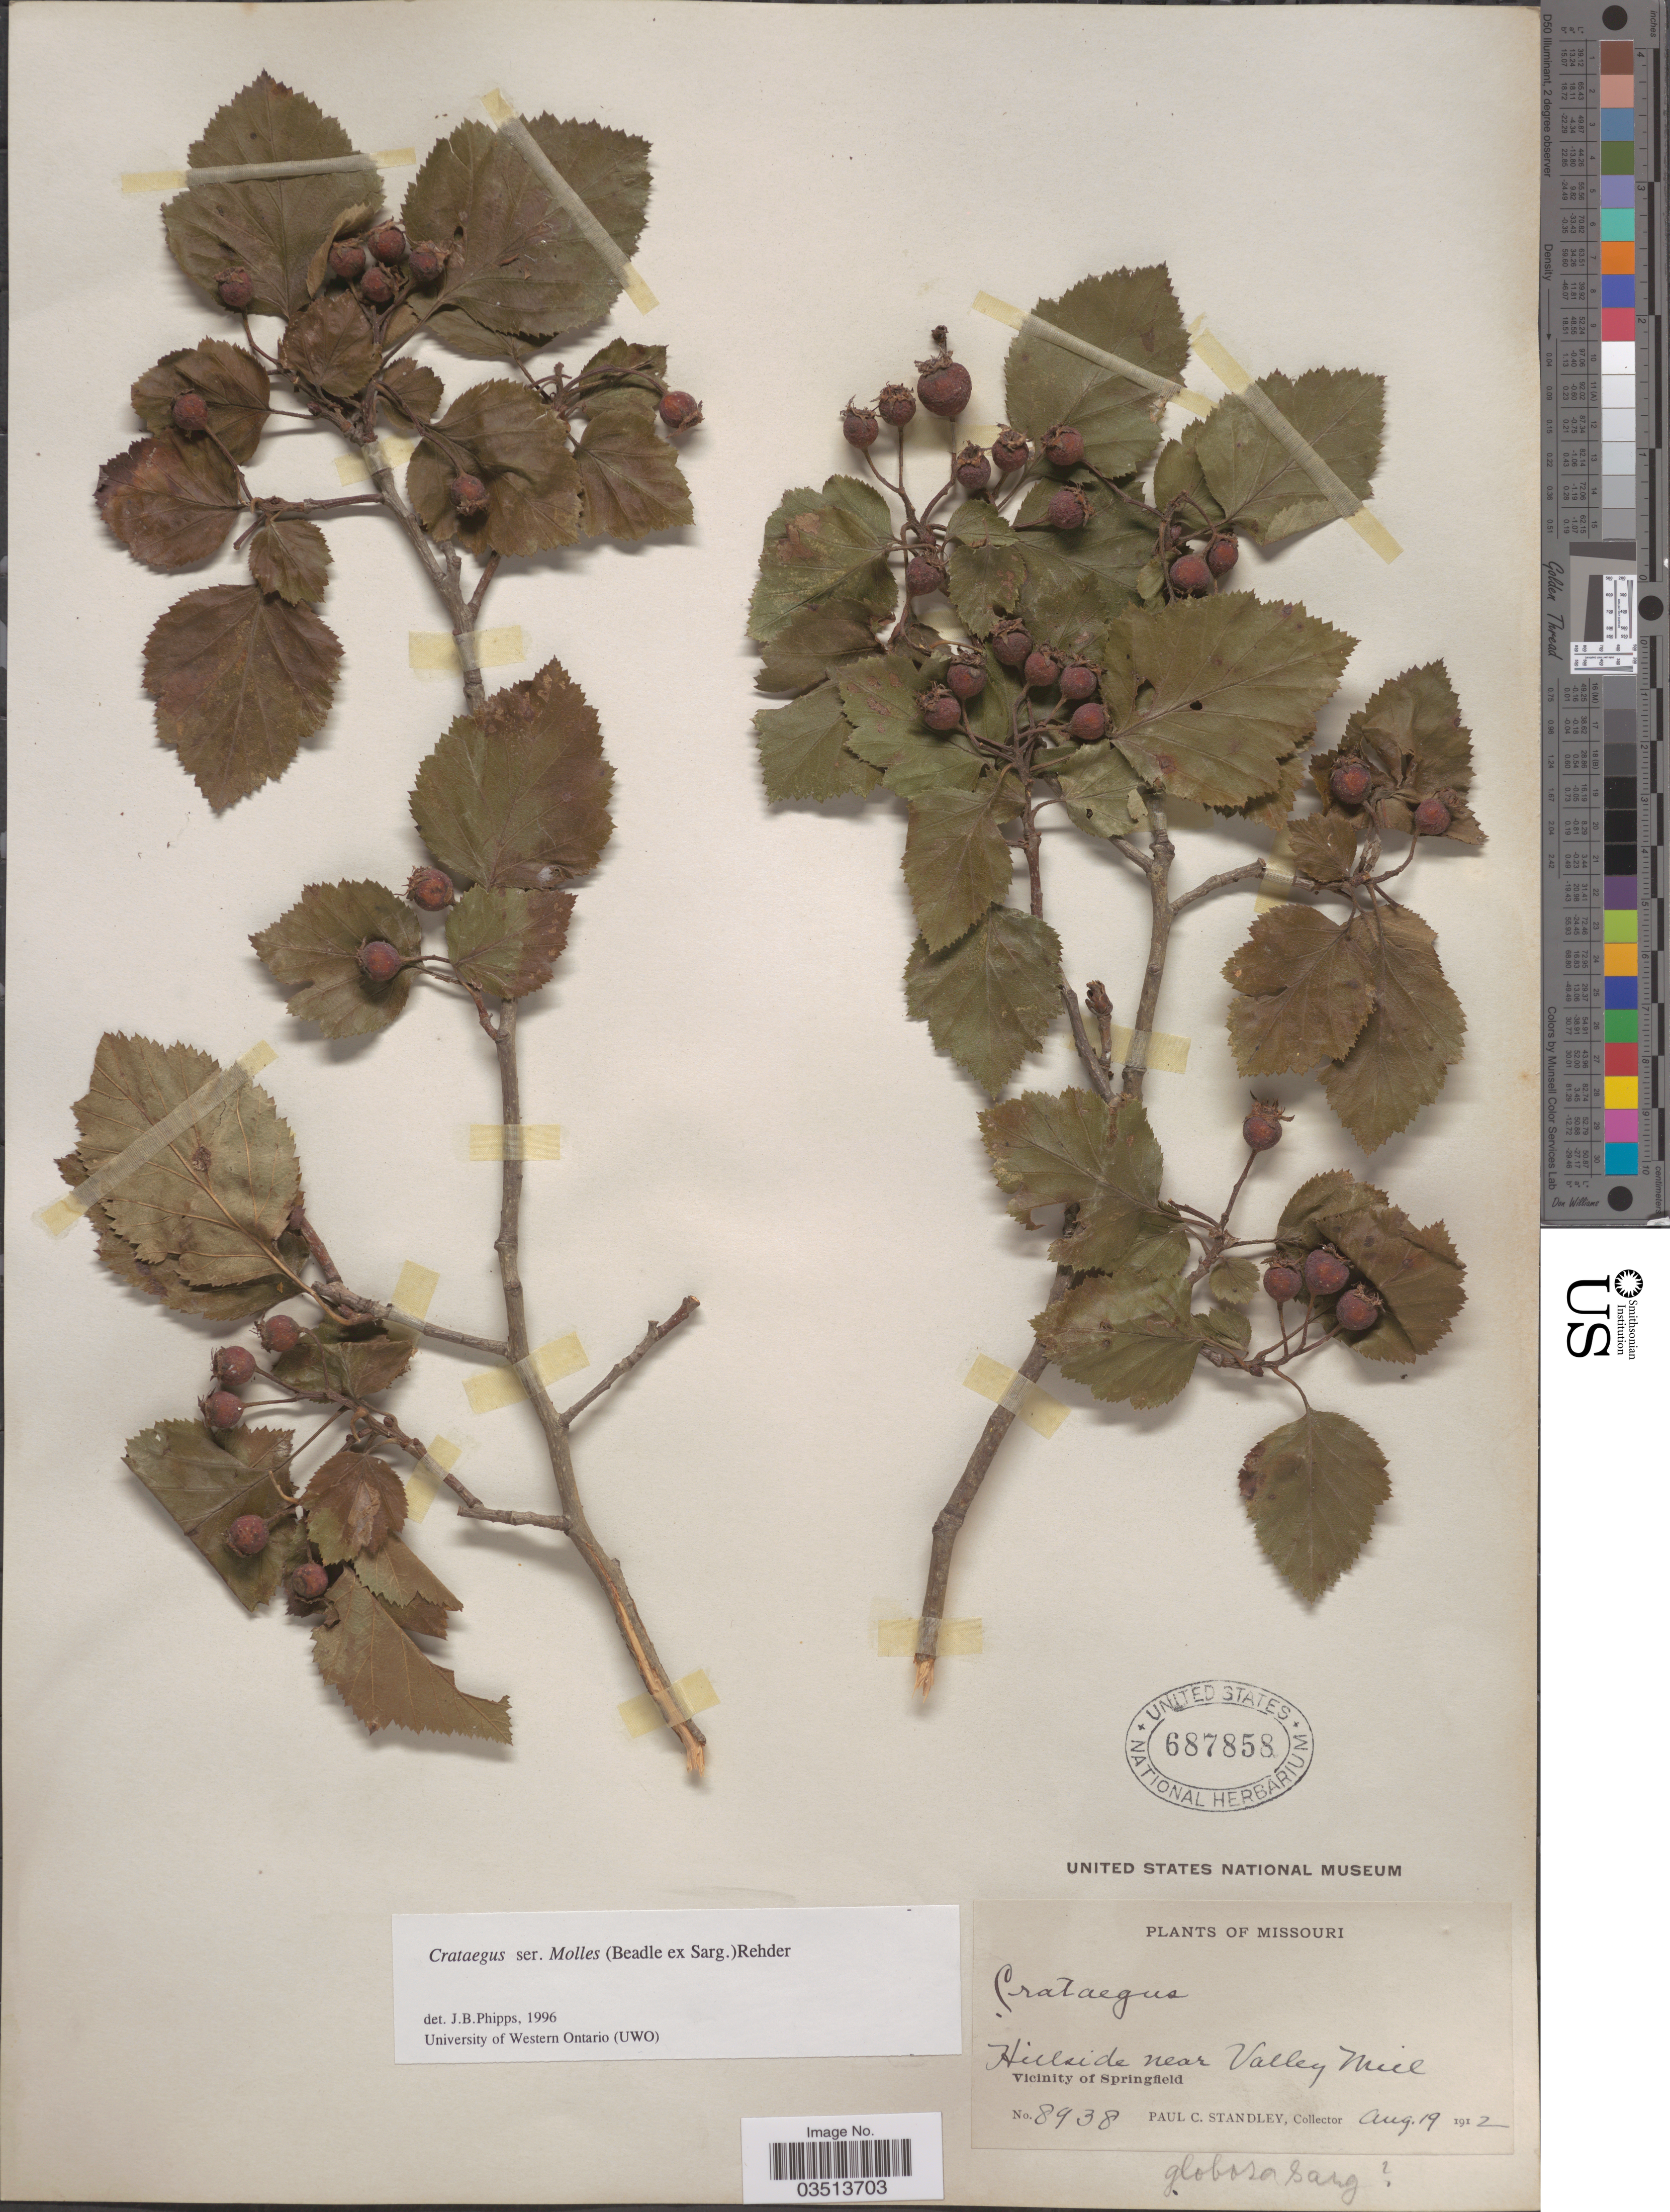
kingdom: Plantae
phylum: Tracheophyta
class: Magnoliopsida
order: Rosales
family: Rosaceae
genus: Crataegus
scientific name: Crataegus calpodendron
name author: (Ehrh.) Medik.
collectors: P. C. Standley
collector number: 8938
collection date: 1912-08-19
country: United States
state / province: Missouri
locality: Hillside near Valley Mill. Vicinity of Springfield.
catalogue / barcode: US 687858